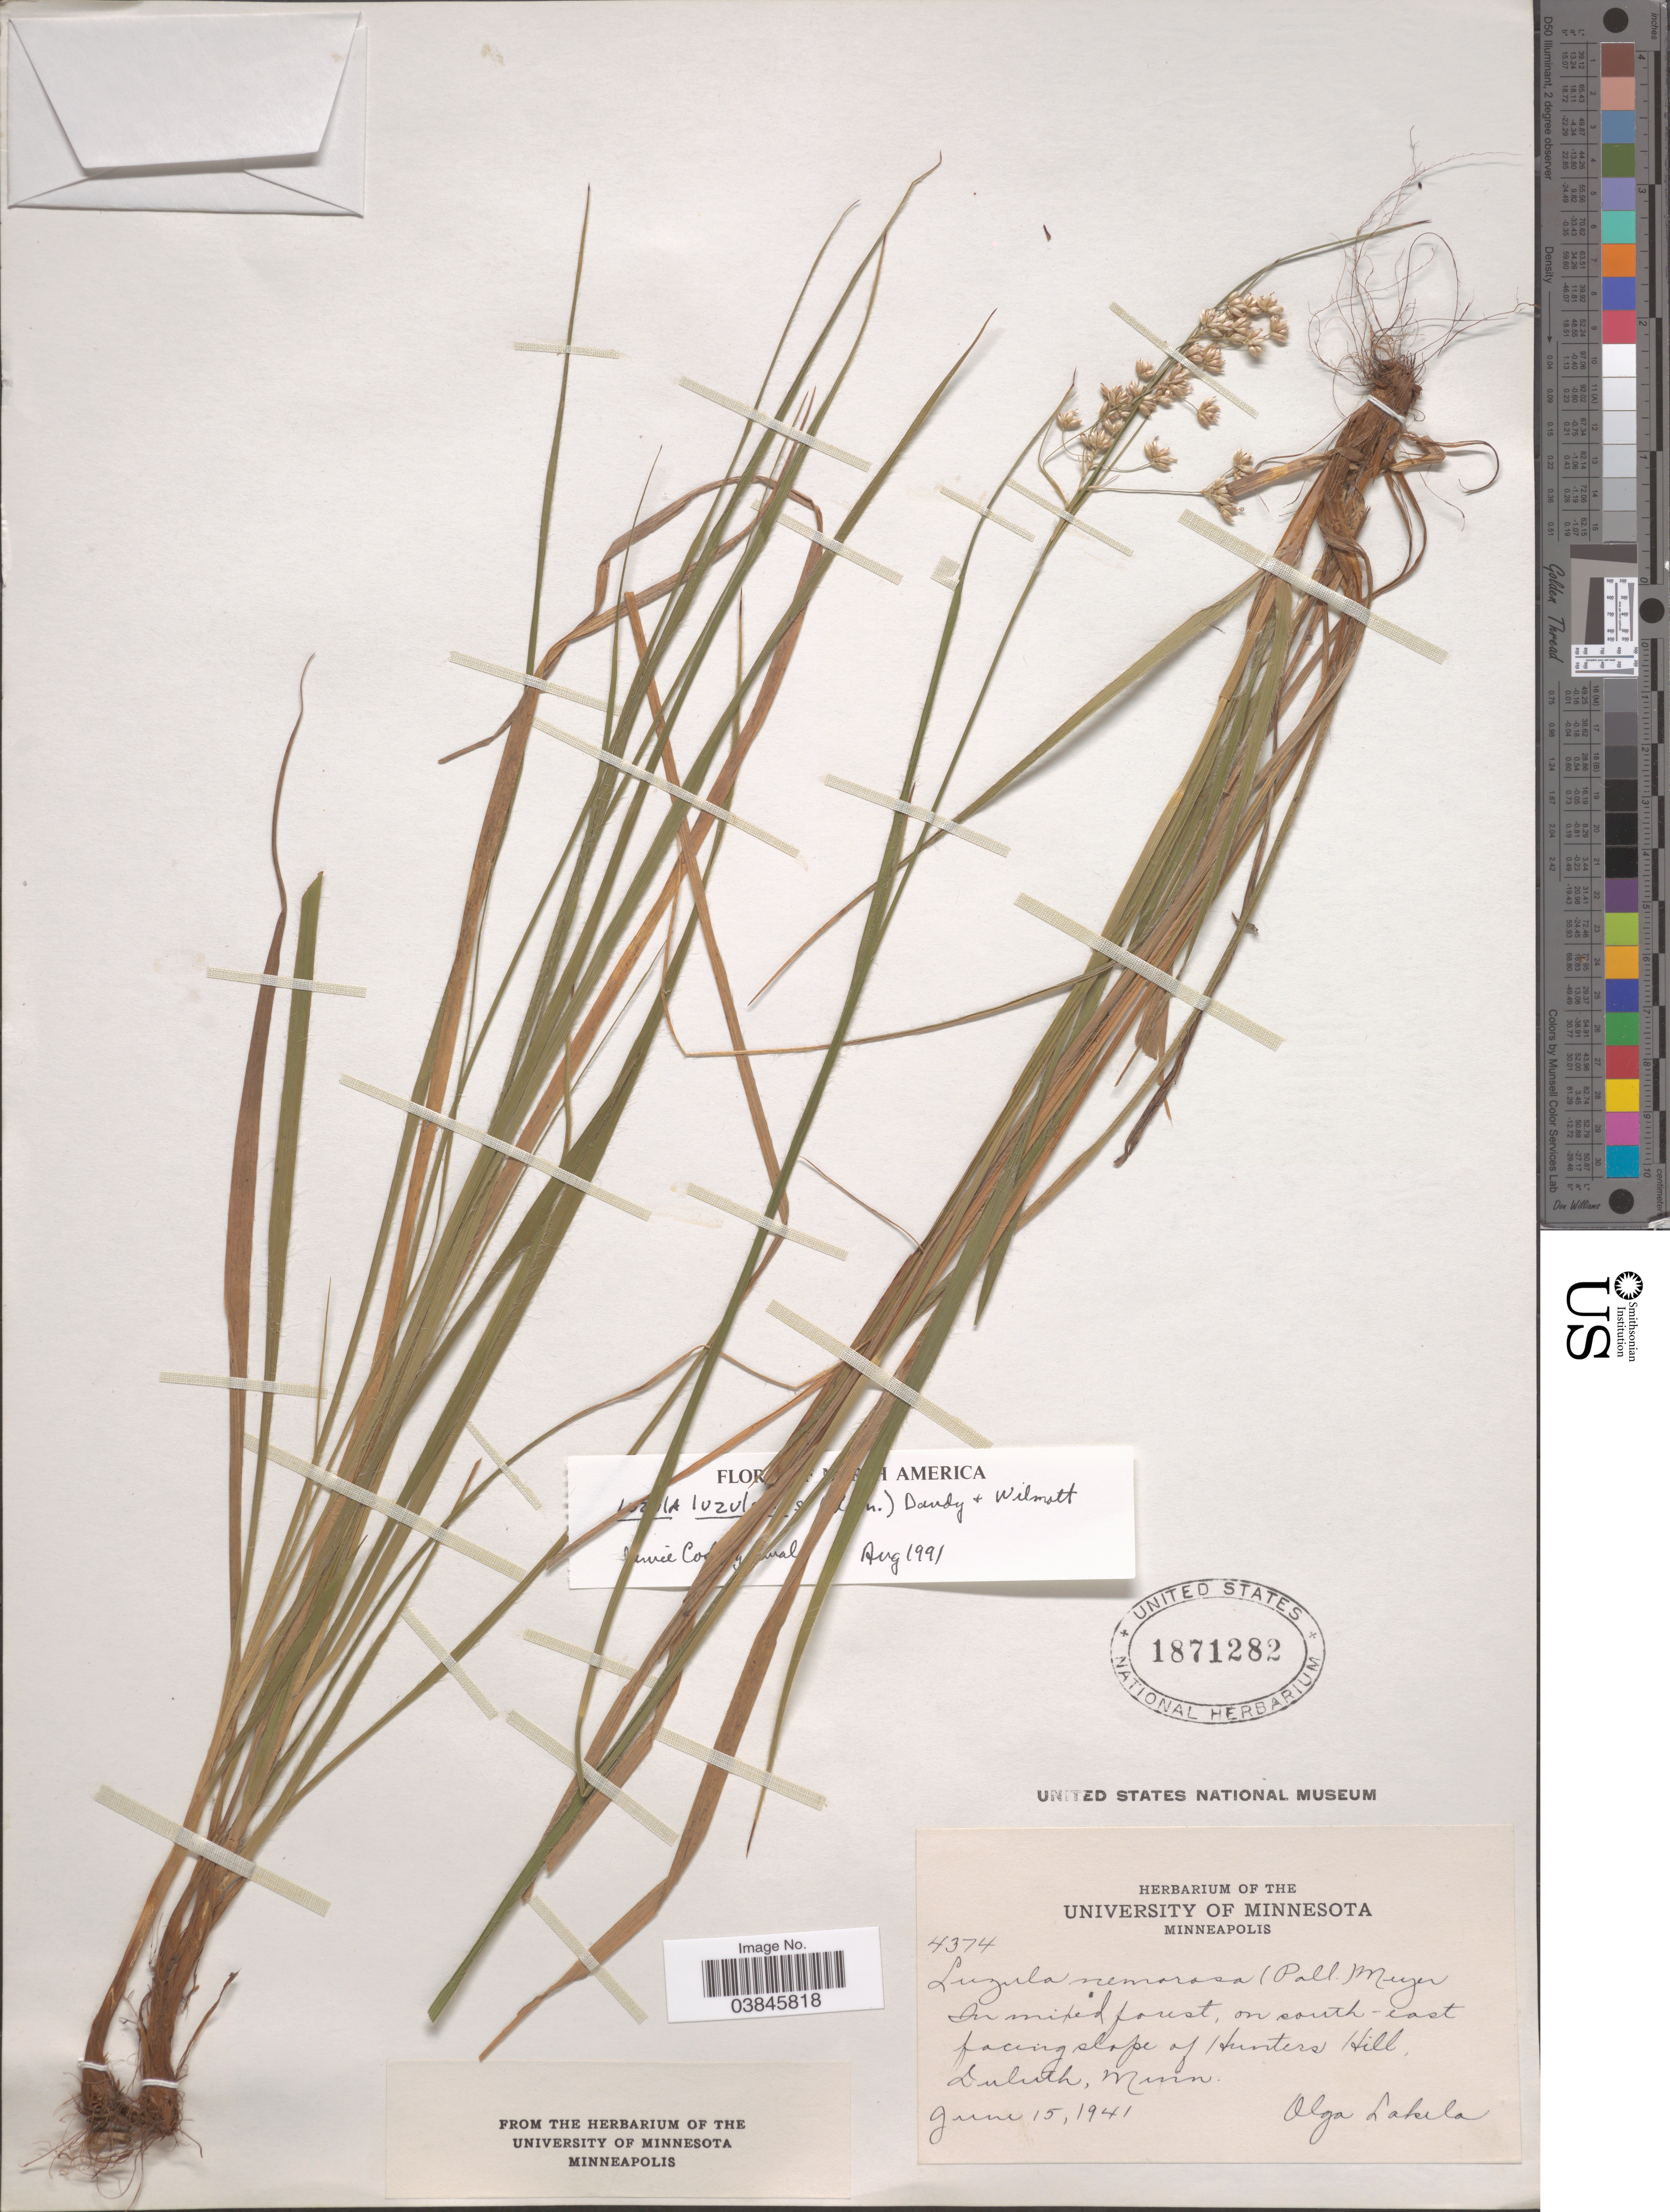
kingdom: Plantae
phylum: Tracheophyta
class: Liliopsida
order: Poales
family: Juncaceae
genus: Luzula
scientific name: Luzula luzuloides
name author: (Lam.) Dandy & Wilmott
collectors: O. K. Lakela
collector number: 4374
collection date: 1941-06-15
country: United States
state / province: Minnesota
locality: On south-east facing slope of Hunters Hill, Duluth.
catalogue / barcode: US 1871282